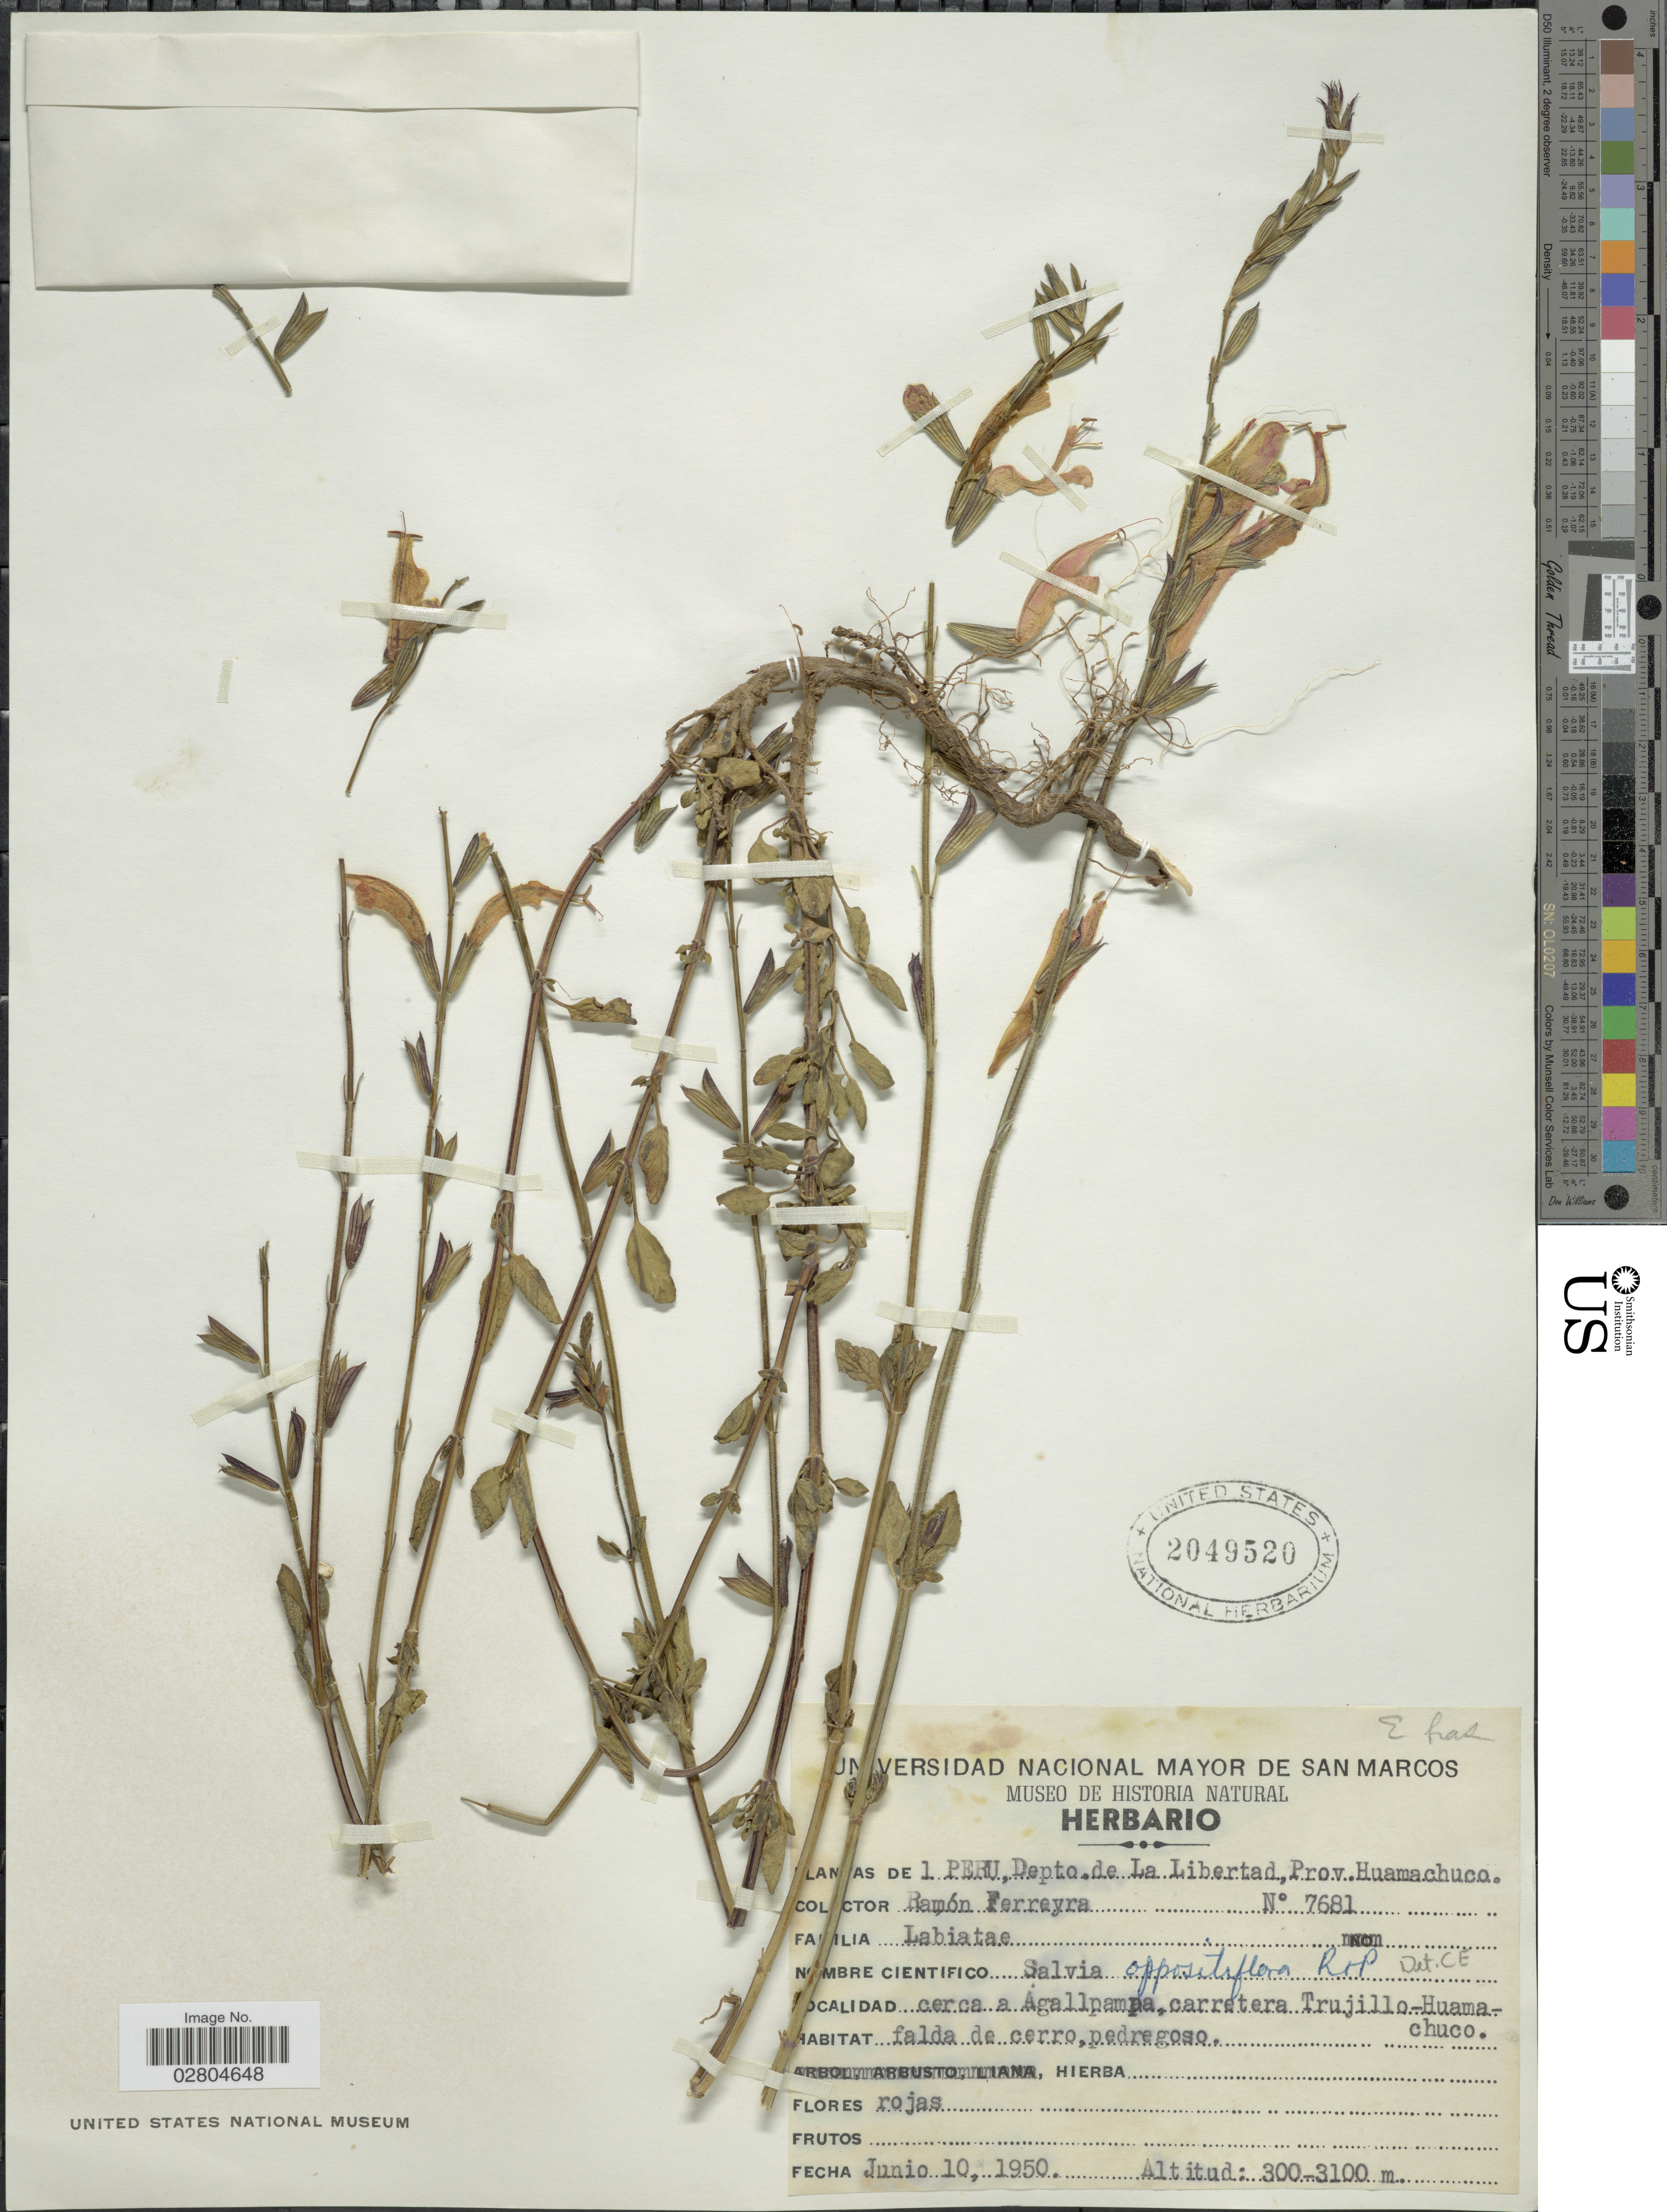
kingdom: Plantae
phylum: Tracheophyta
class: Magnoliopsida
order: Lamiales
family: Lamiaceae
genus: Salvia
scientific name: Salvia oppositiflora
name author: Ruiz & Pav.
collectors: R. A. Ferreyra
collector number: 7681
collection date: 1950-06-10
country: Peru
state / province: La Libertad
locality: Depto. de La Libertad, Prov. Huamachuco. Cerco a Agallpampa, carretera Trujillo-Huamachuco.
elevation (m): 300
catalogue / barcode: US 2049520